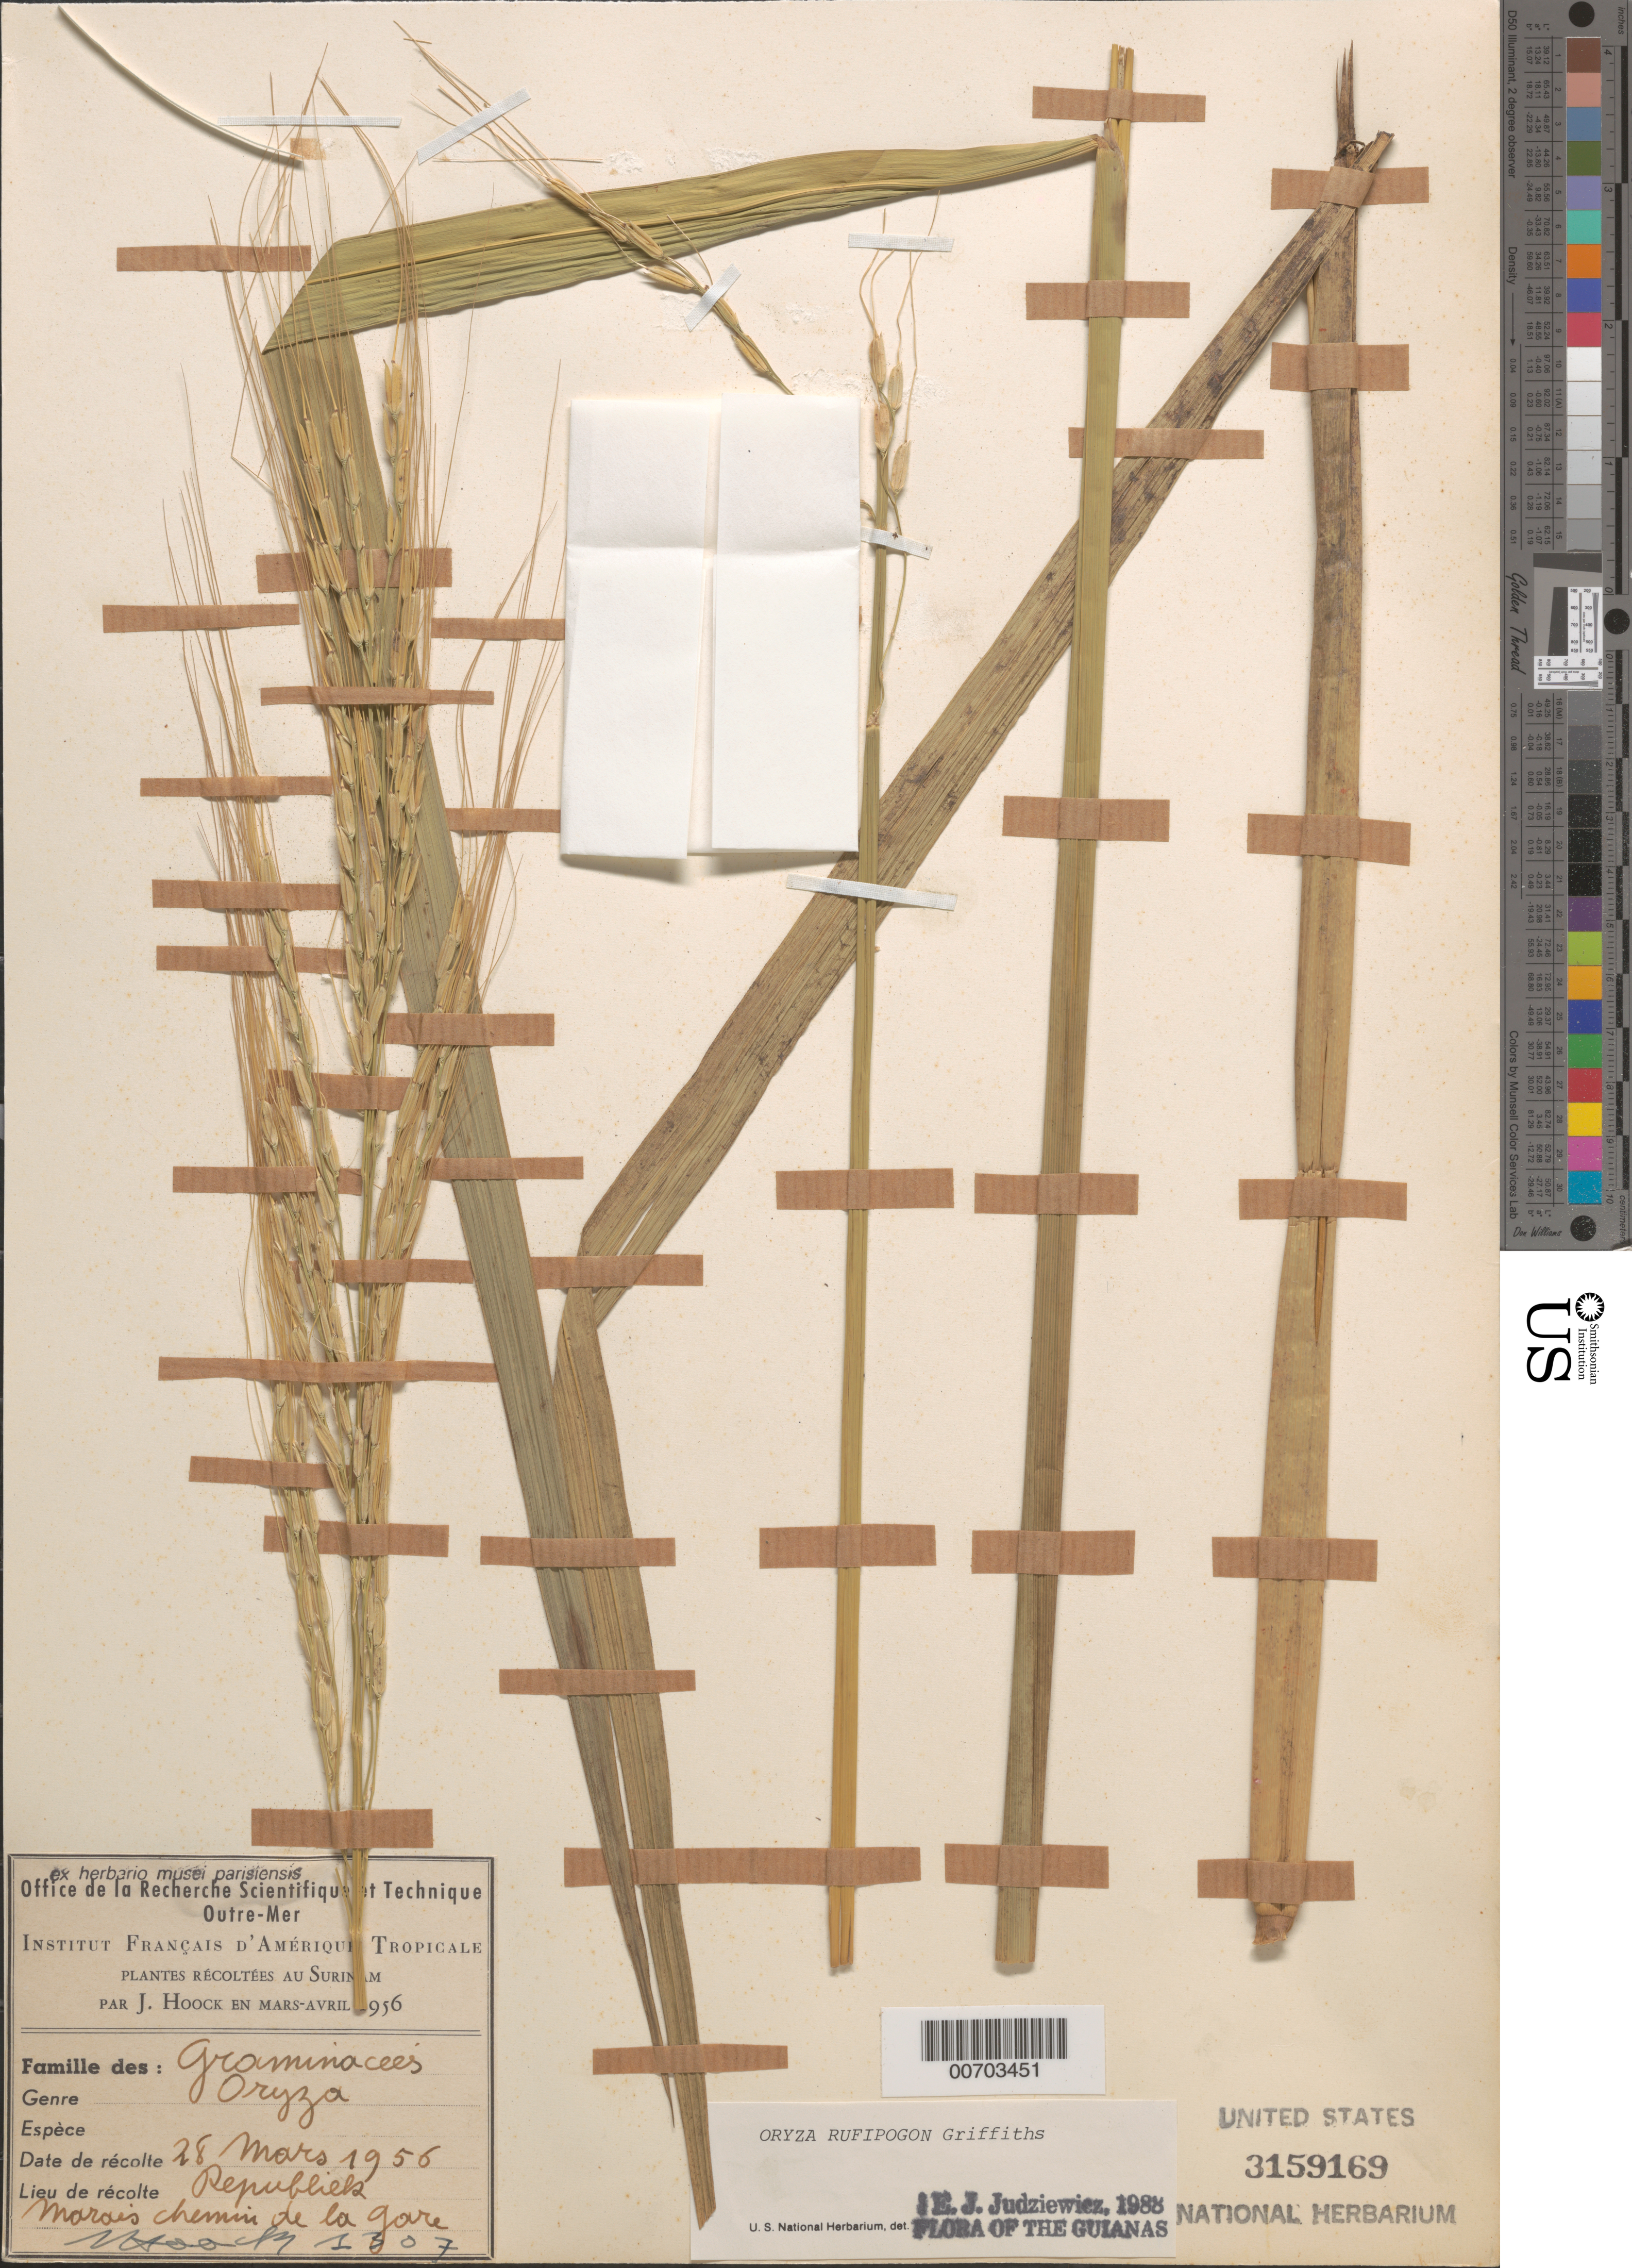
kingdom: Plantae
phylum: Tracheophyta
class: Liliopsida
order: Poales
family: Poaceae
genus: Oryza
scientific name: Oryza rufipogon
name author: Griffith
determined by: Judziewicz, E. J.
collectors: J. Hoock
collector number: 1307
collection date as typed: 28-Mar-56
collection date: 1956-03-28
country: Suriname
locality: Republiek, Voie Chemin de fer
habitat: Marais le long chemin de fer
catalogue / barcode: US 3159169